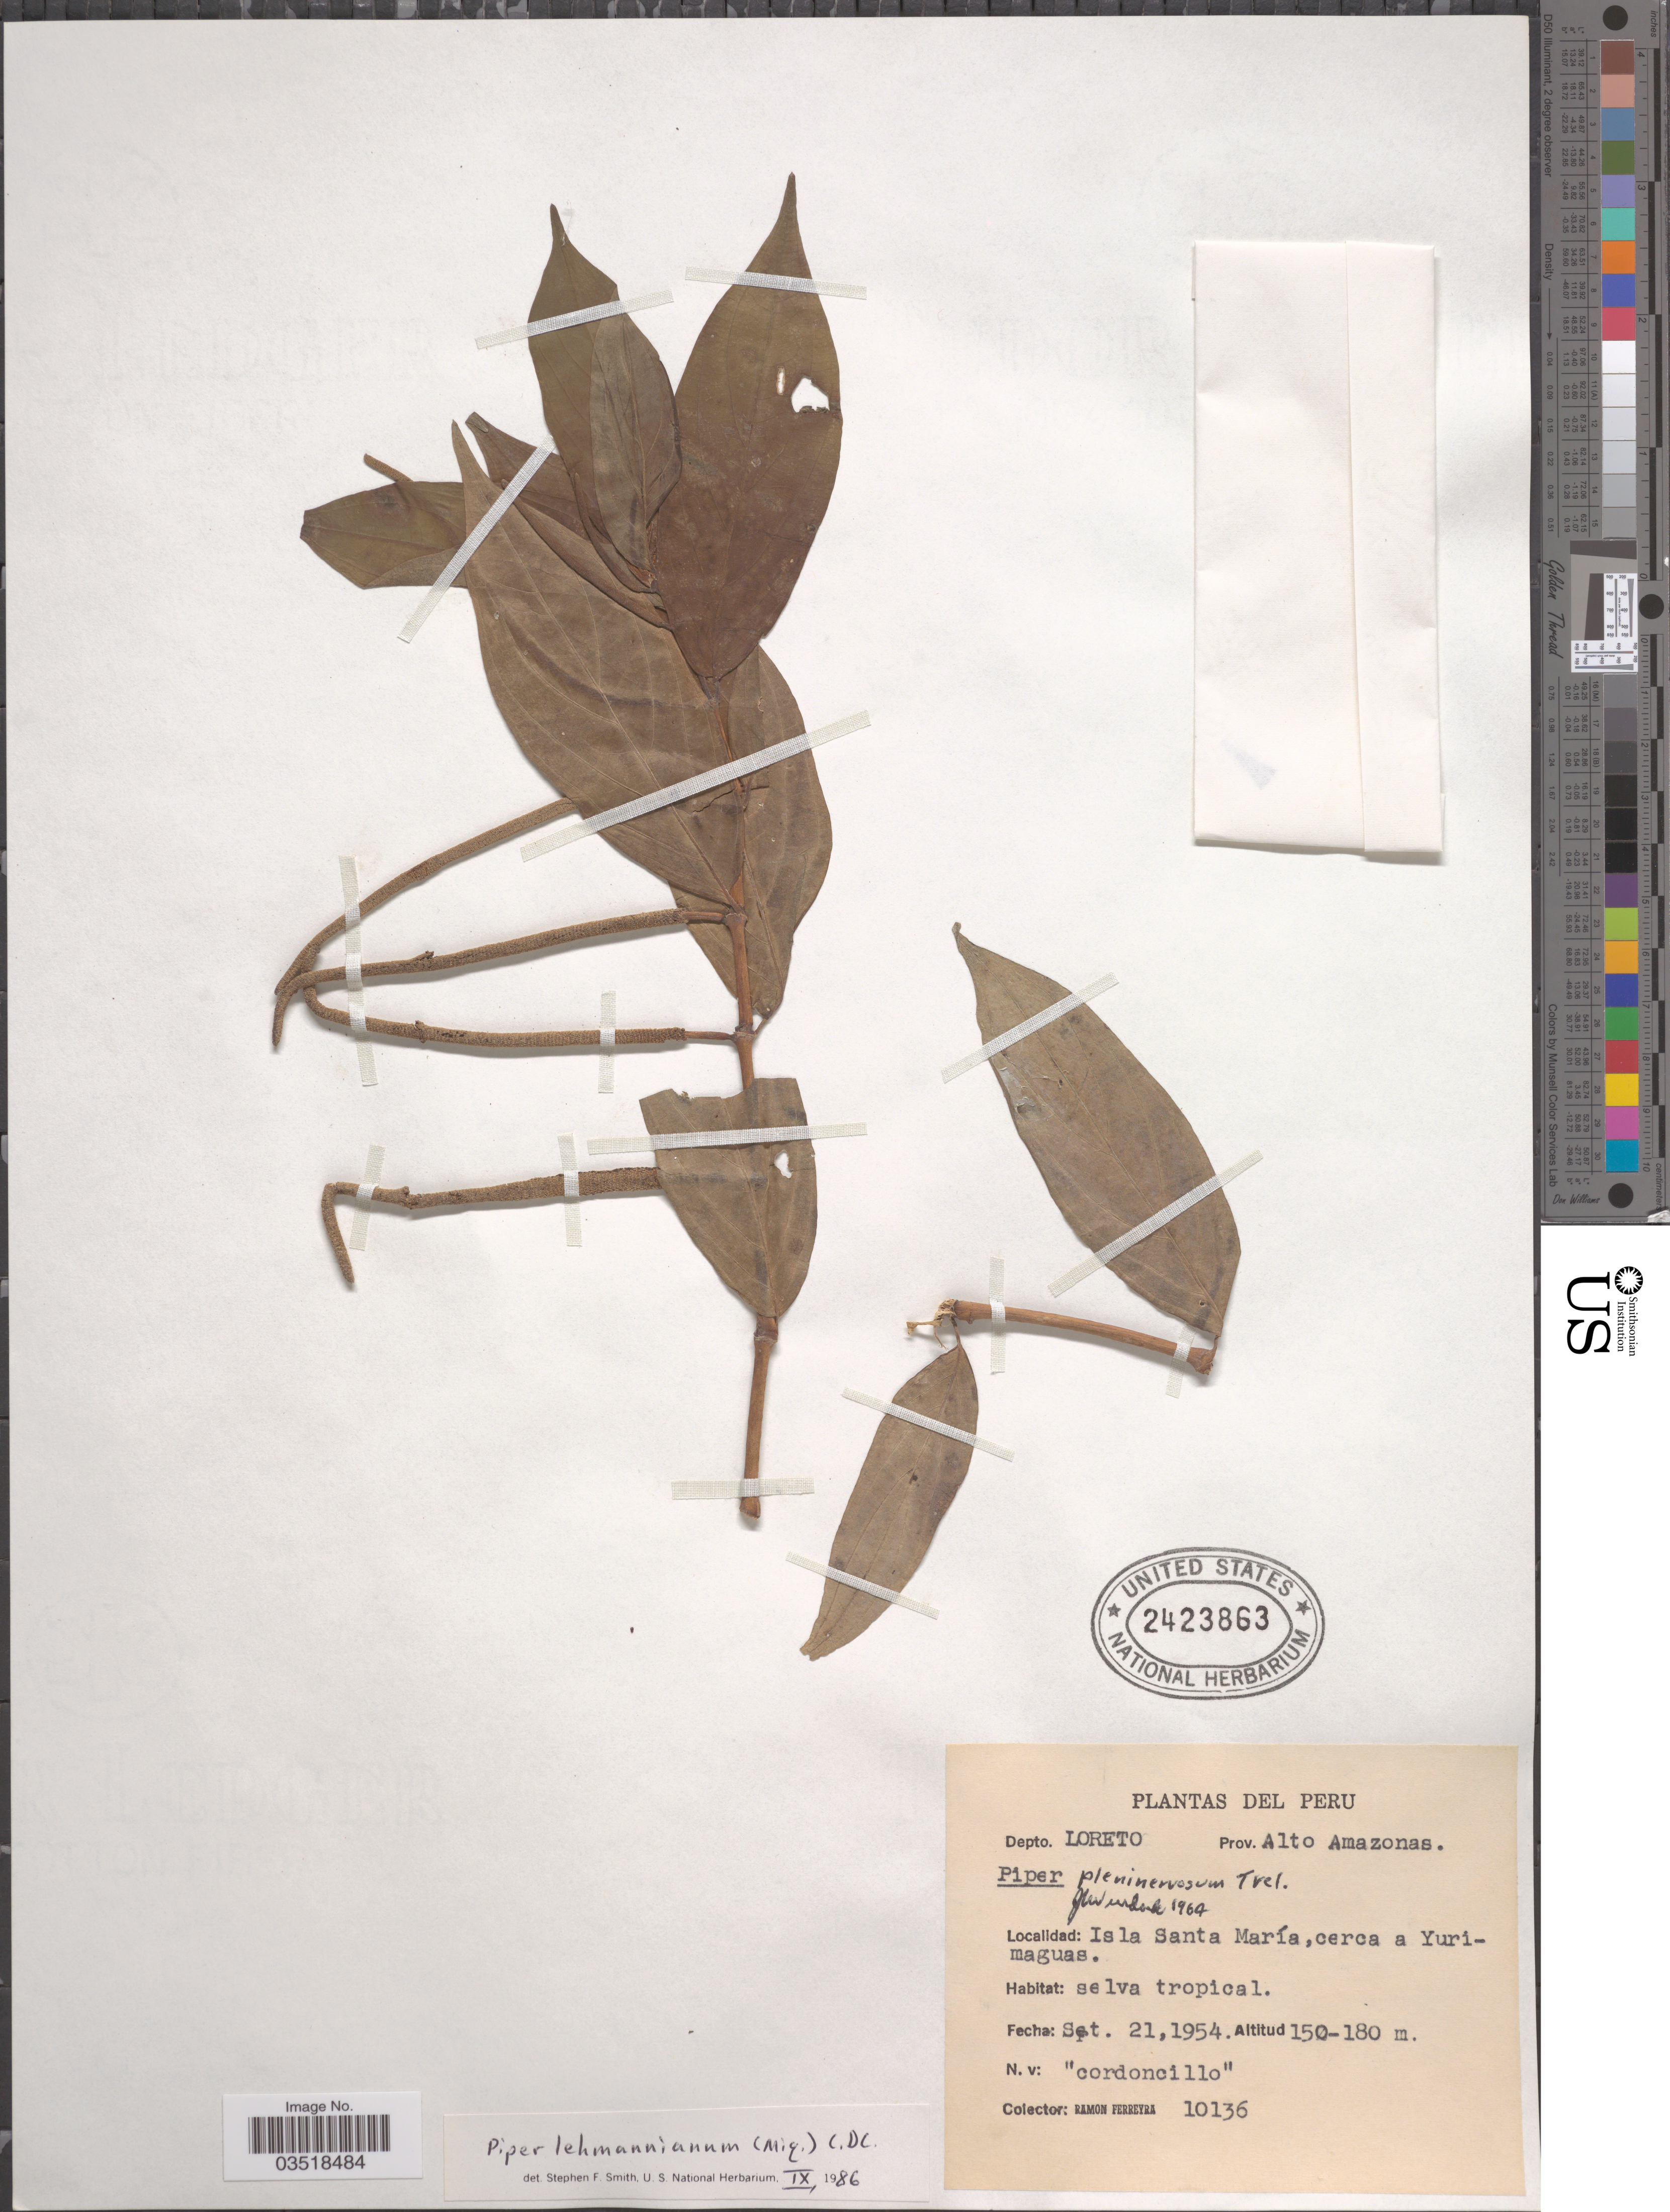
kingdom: Plantae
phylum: Tracheophyta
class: Magnoliopsida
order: Piperales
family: Piperaceae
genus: Piper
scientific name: Piper lehmannianum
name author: C. DC.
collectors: R. A. Ferreyra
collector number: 10136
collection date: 1954-09-21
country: Peru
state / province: Loreto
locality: Depto. Loreto, Prov. Alto Amazonas. Isla Santa María, cerca a Yurimaguas.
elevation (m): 150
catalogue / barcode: US 2423863